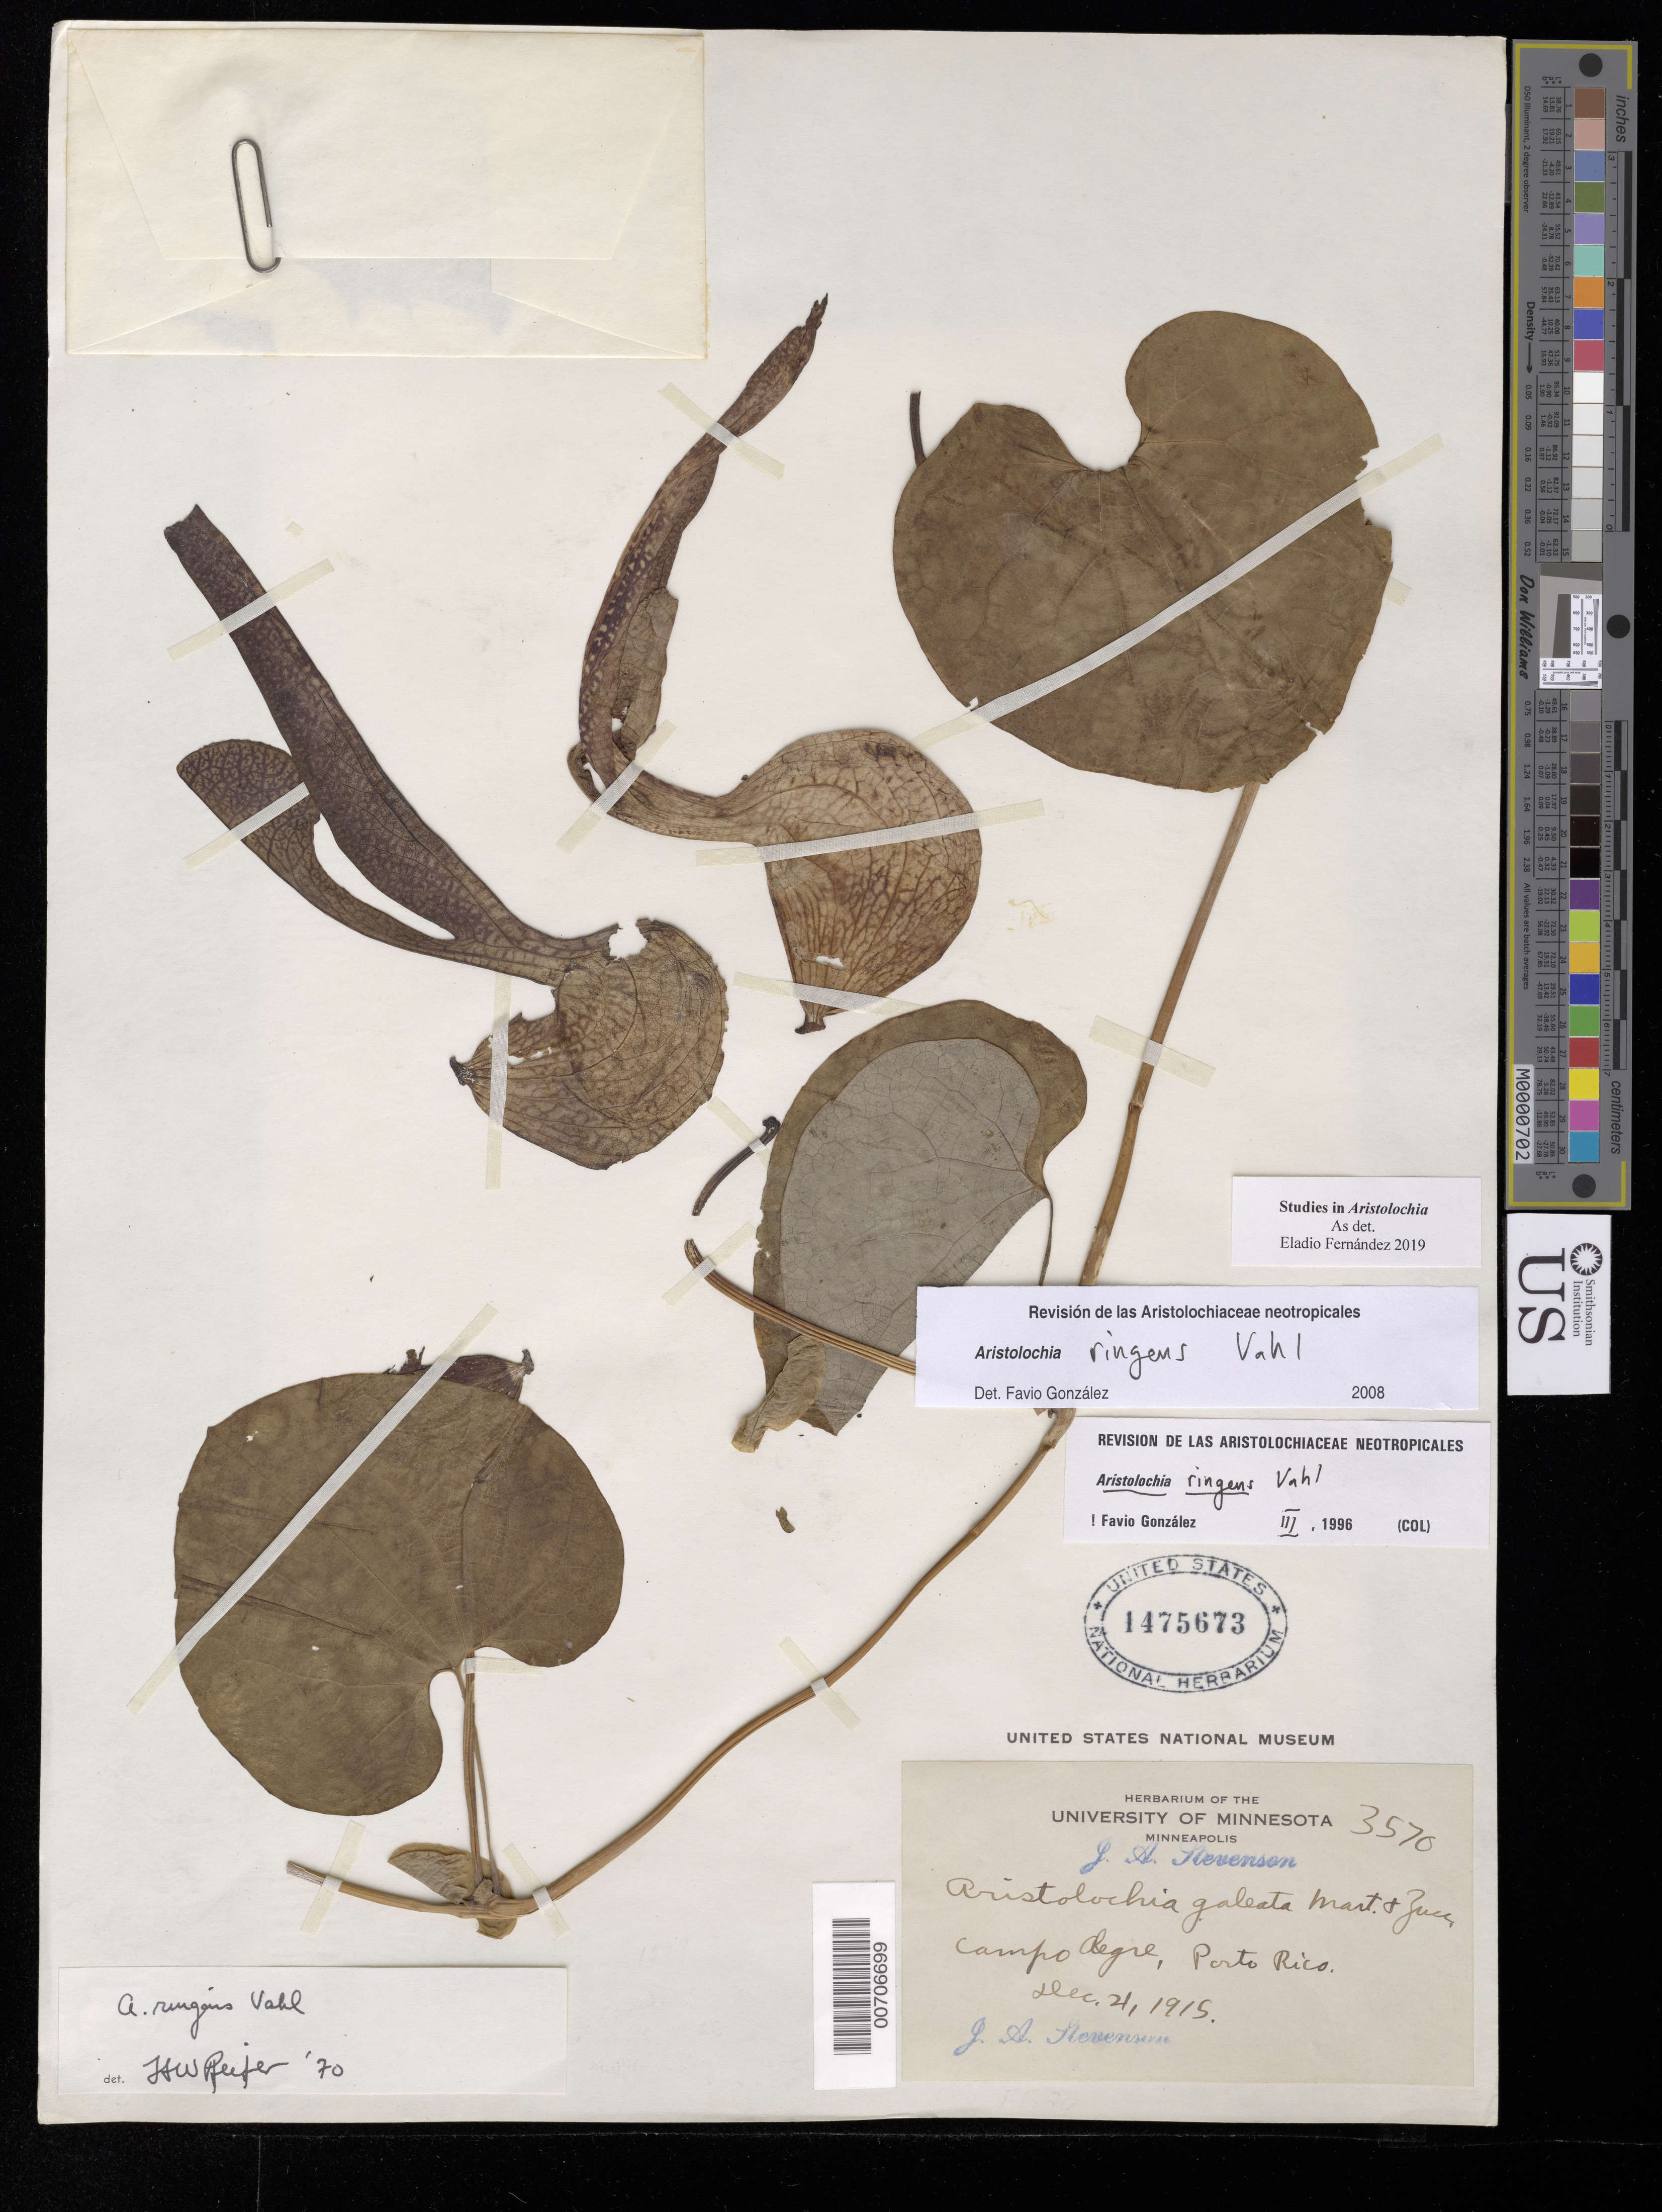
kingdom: Plantae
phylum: Tracheophyta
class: Magnoliopsida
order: Piperales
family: Aristolochiaceae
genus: Aristolochia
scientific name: Aristolochia ringens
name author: Vahl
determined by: González, F., (COL), Universidad Nacional de Colombia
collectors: J. Stevenson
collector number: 3570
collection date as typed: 21 Dec 1915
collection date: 1915-12-21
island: Leeward Islands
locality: Campo Alegre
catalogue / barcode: US 1475673